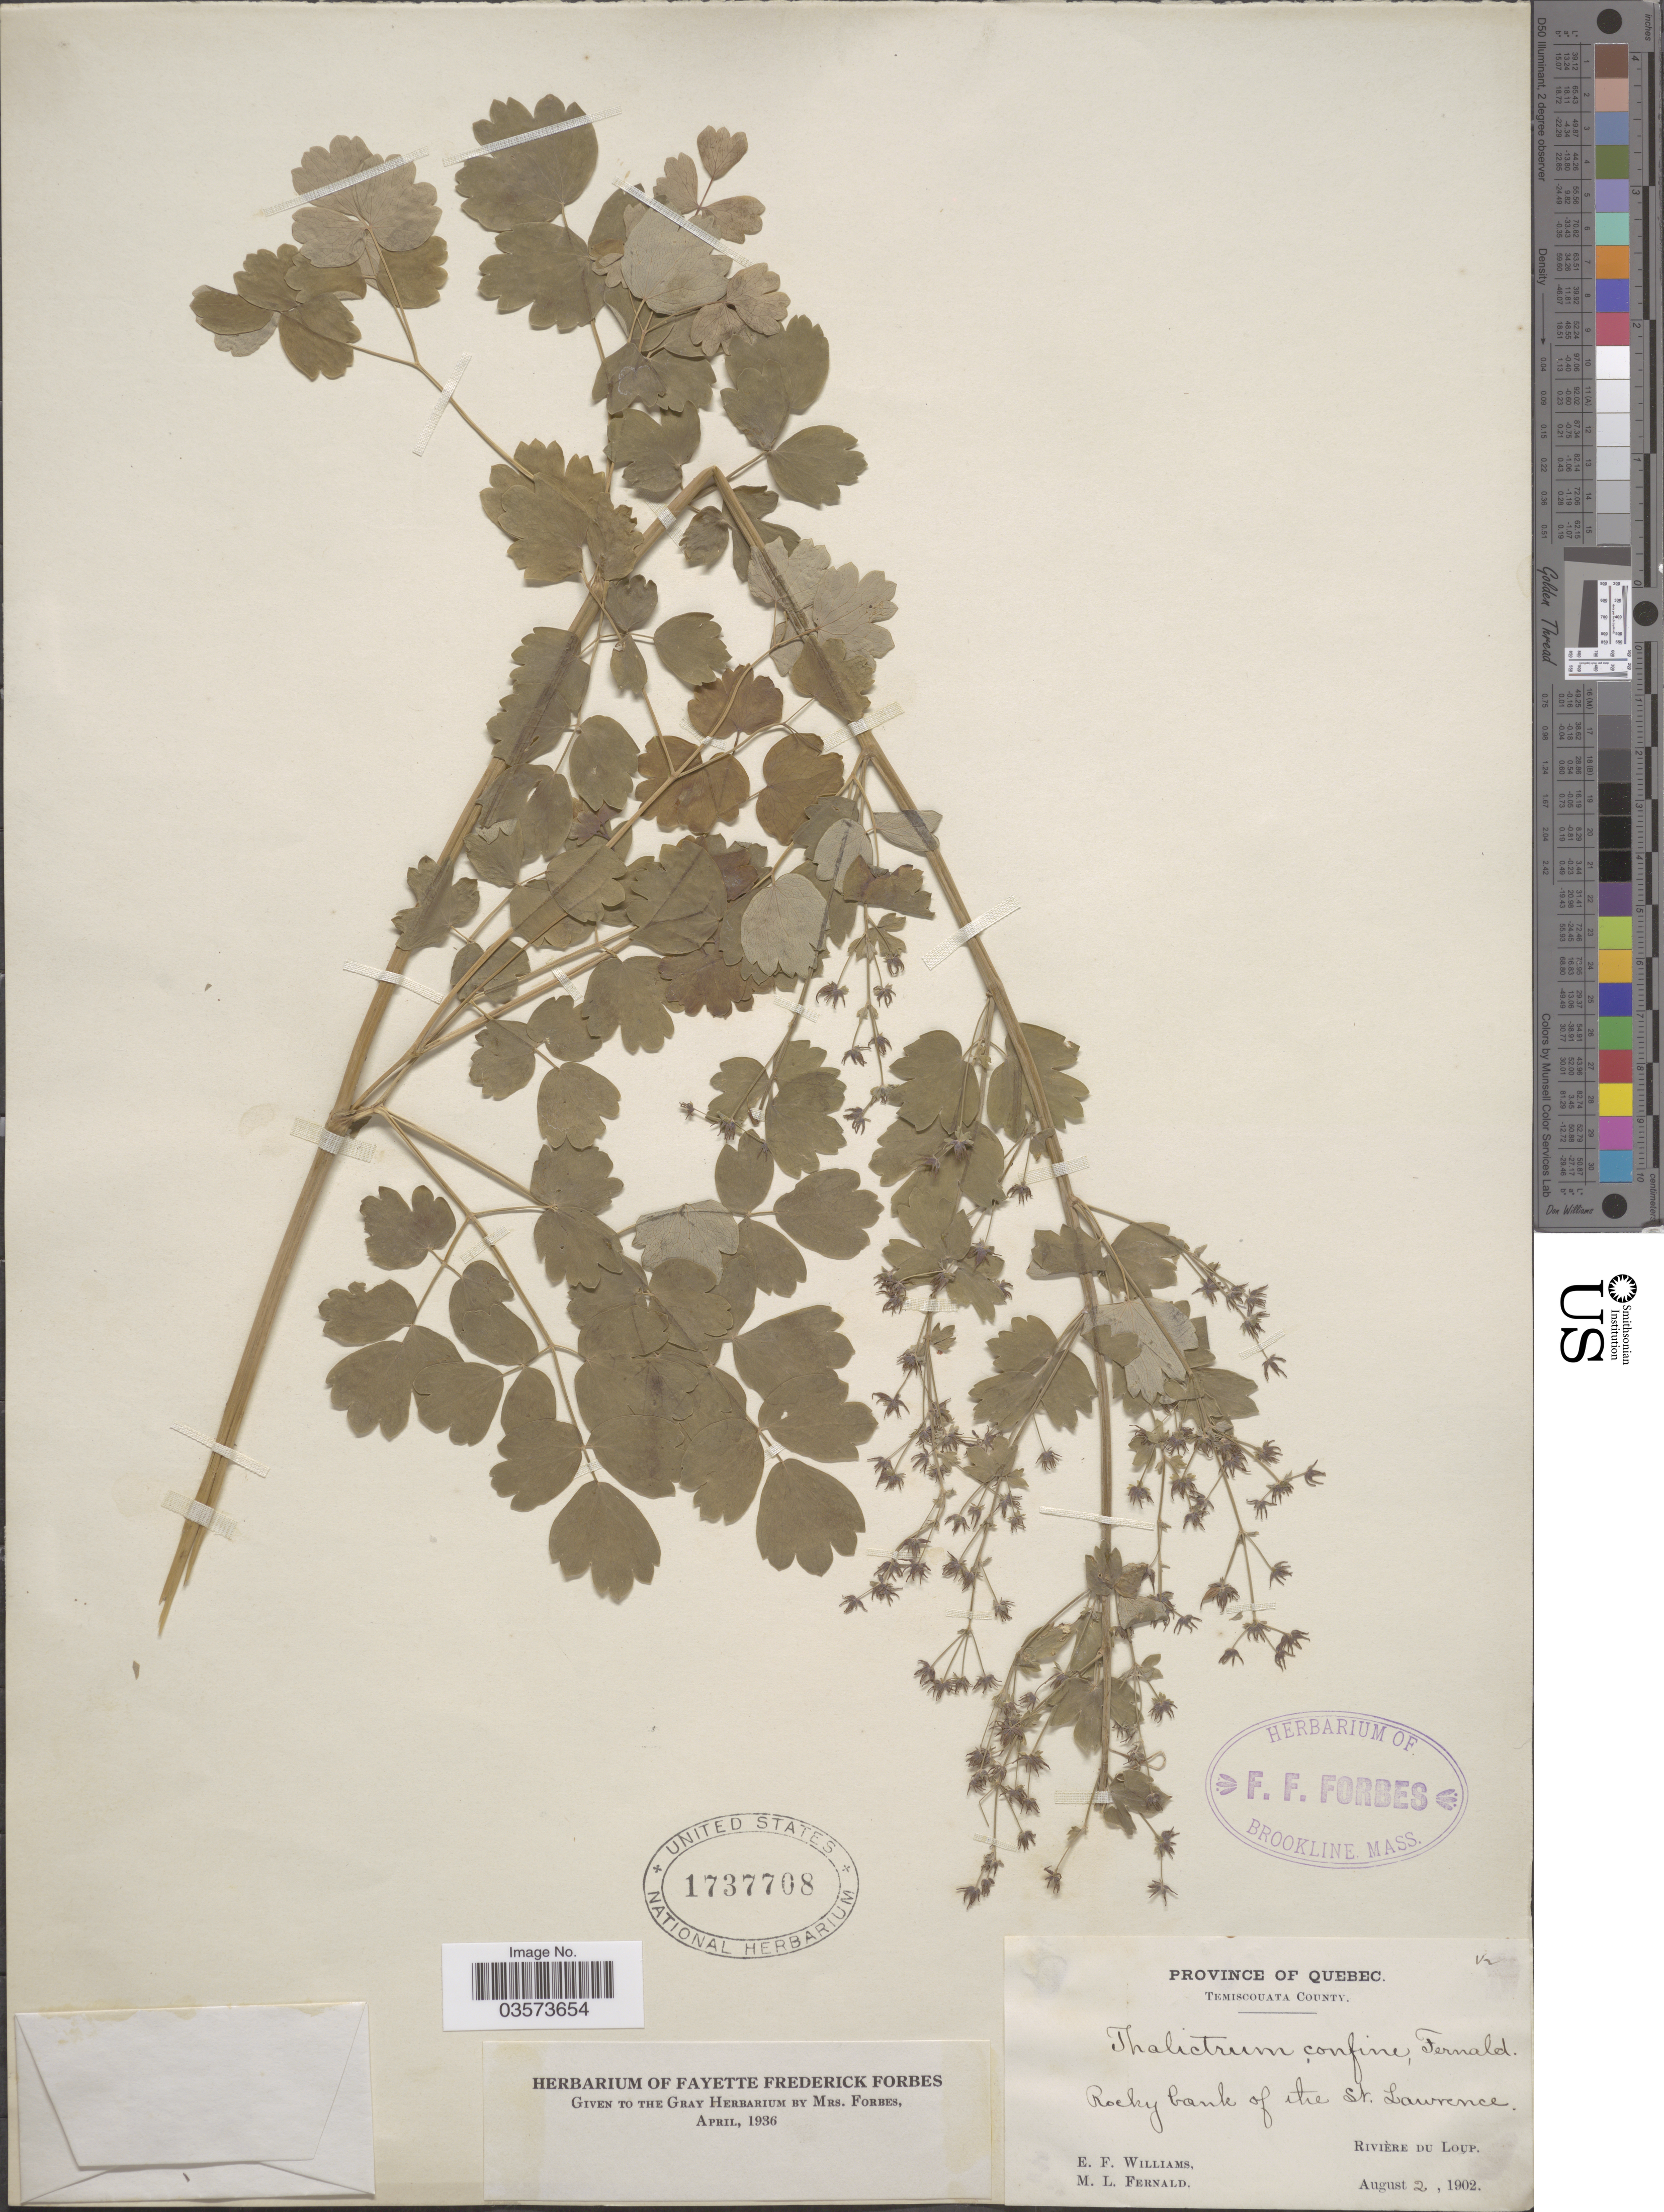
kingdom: Plantae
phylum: Tracheophyta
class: Magnoliopsida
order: Ranunculales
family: Ranunculaceae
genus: Thalictrum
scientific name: Thalictrum confine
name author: Fernald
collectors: E. Williams & M. L. Fernald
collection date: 1902-08-02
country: Canada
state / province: Quebec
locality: Temiscouata County. Rocky bank of the St. Lawrence. Rivière du Loup.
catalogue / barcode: US 1737708